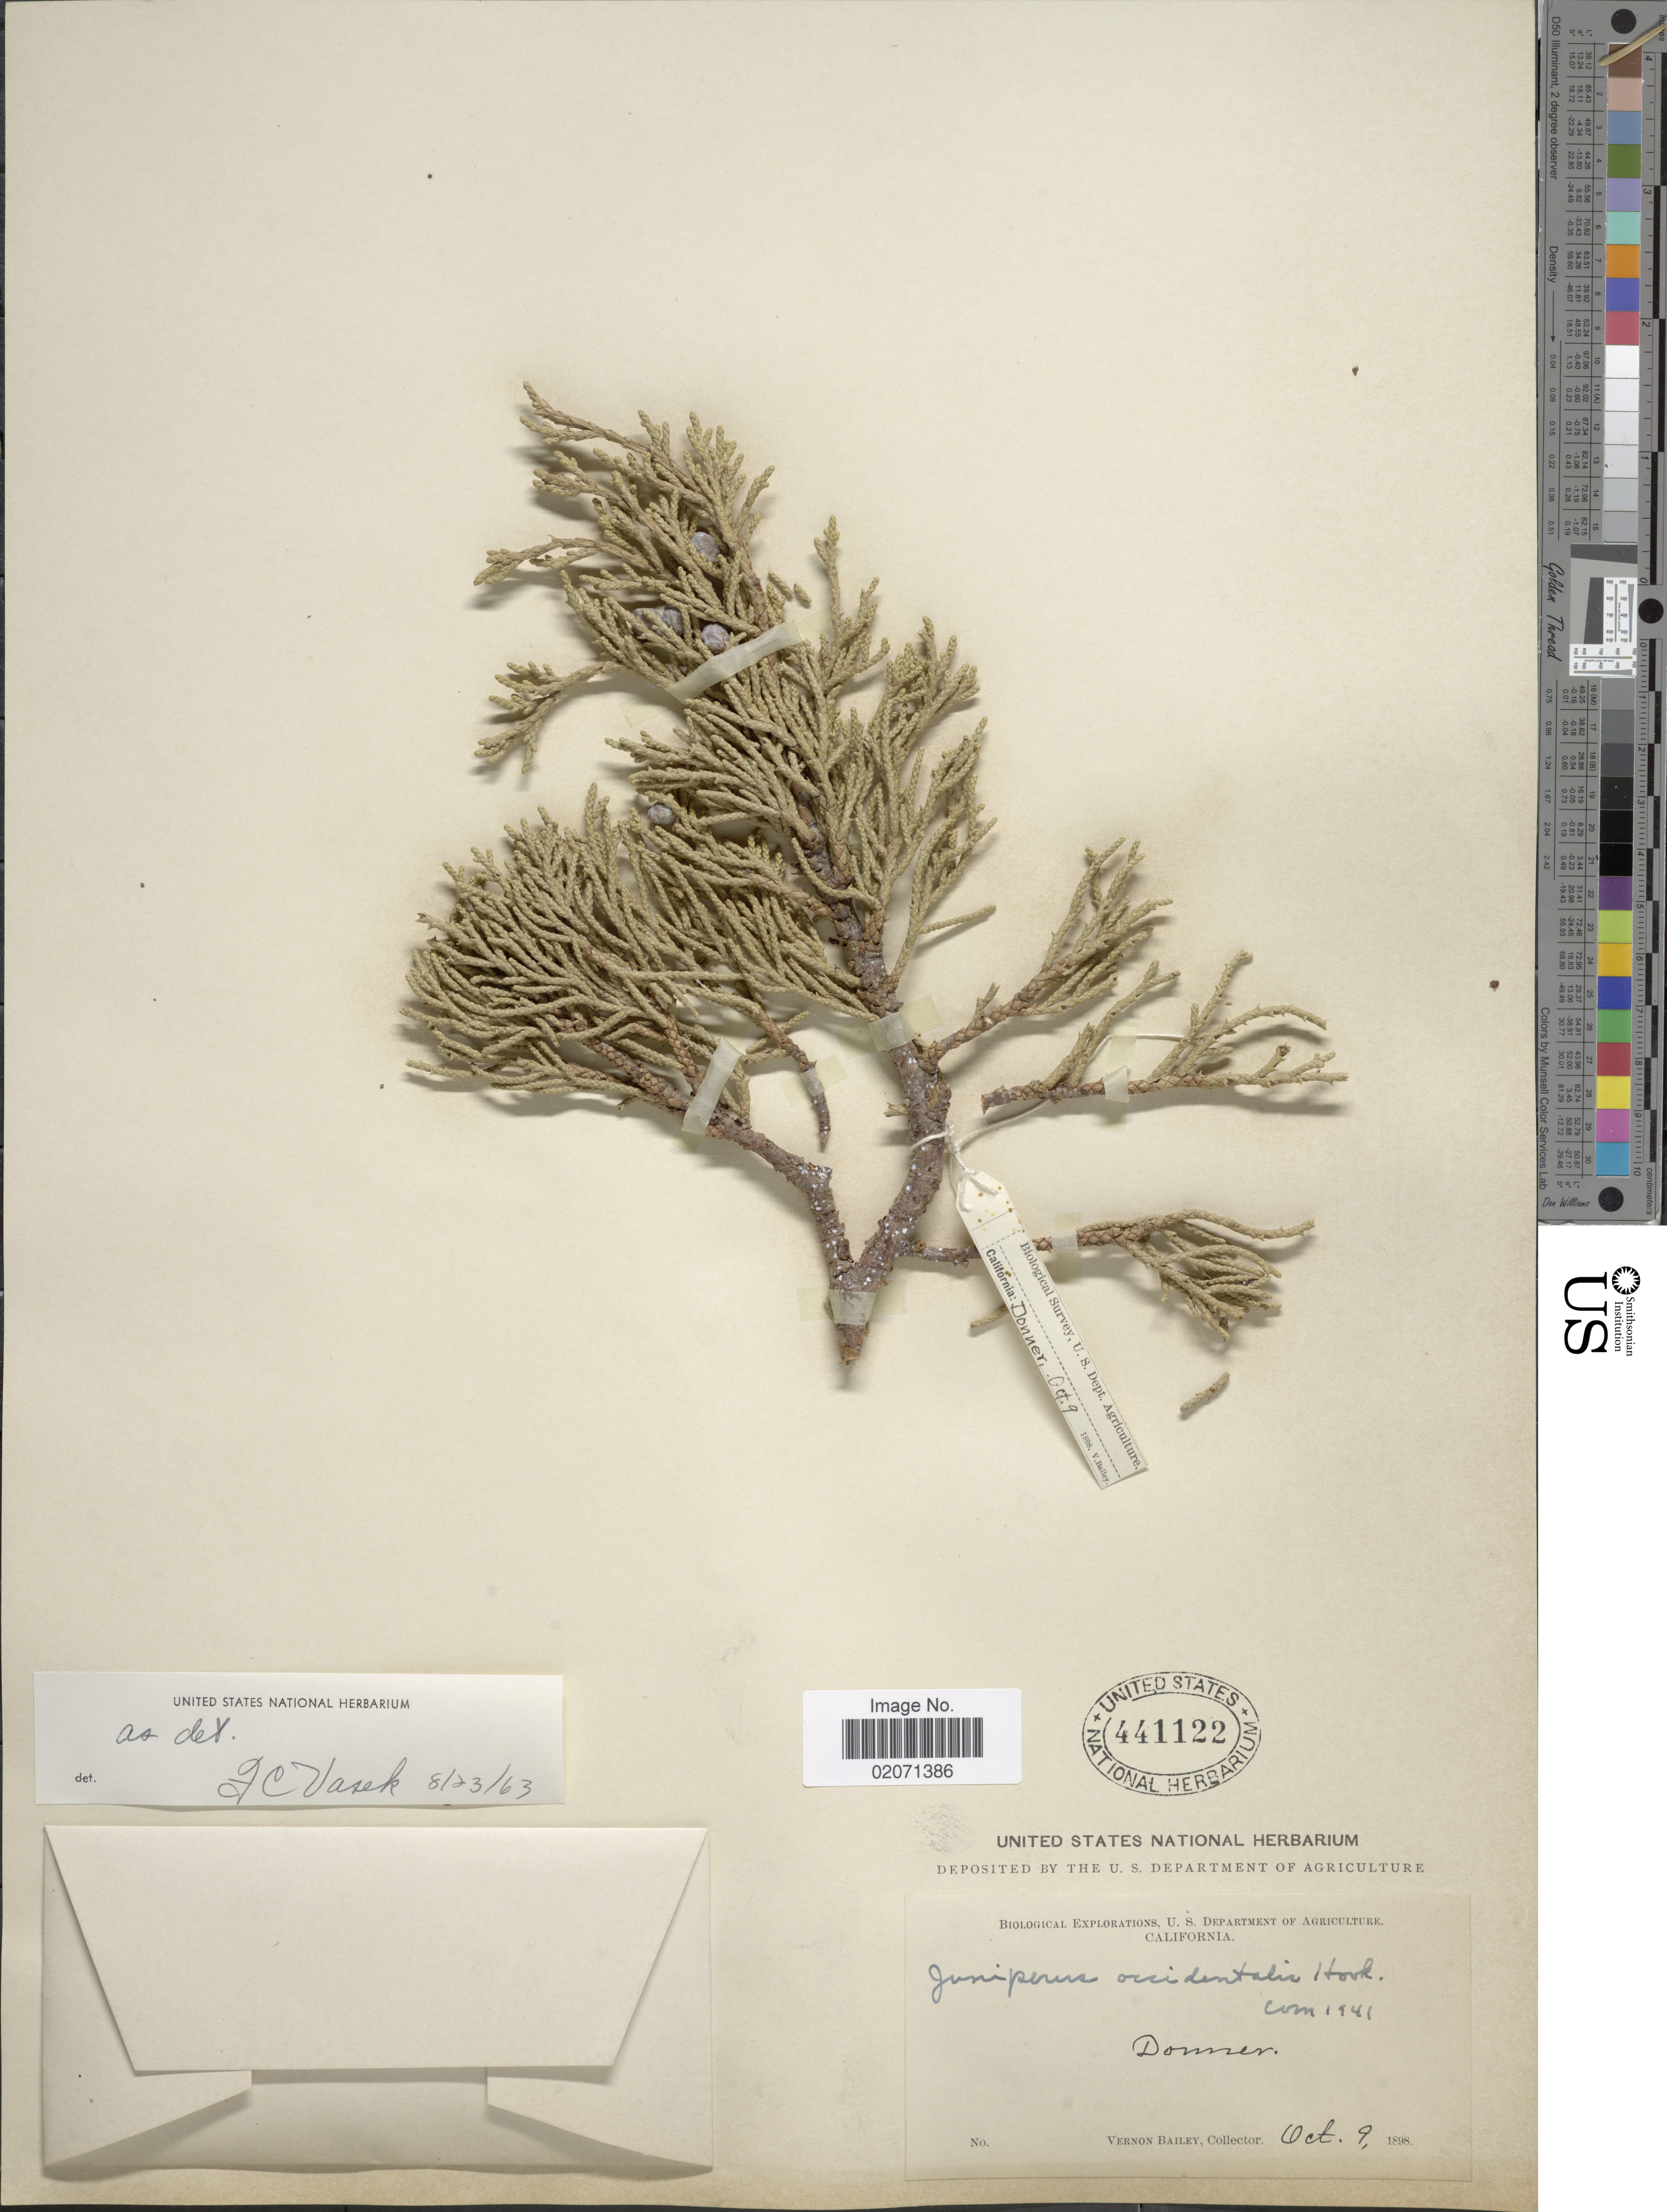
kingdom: Plantae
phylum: Tracheophyta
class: Pinopsida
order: Pinales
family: Cupressaceae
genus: Juniperus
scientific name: Juniperus occidentalis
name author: Hook.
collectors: V. O. Bailey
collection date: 1898-10-09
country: United States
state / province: California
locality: Donner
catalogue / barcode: US 441122